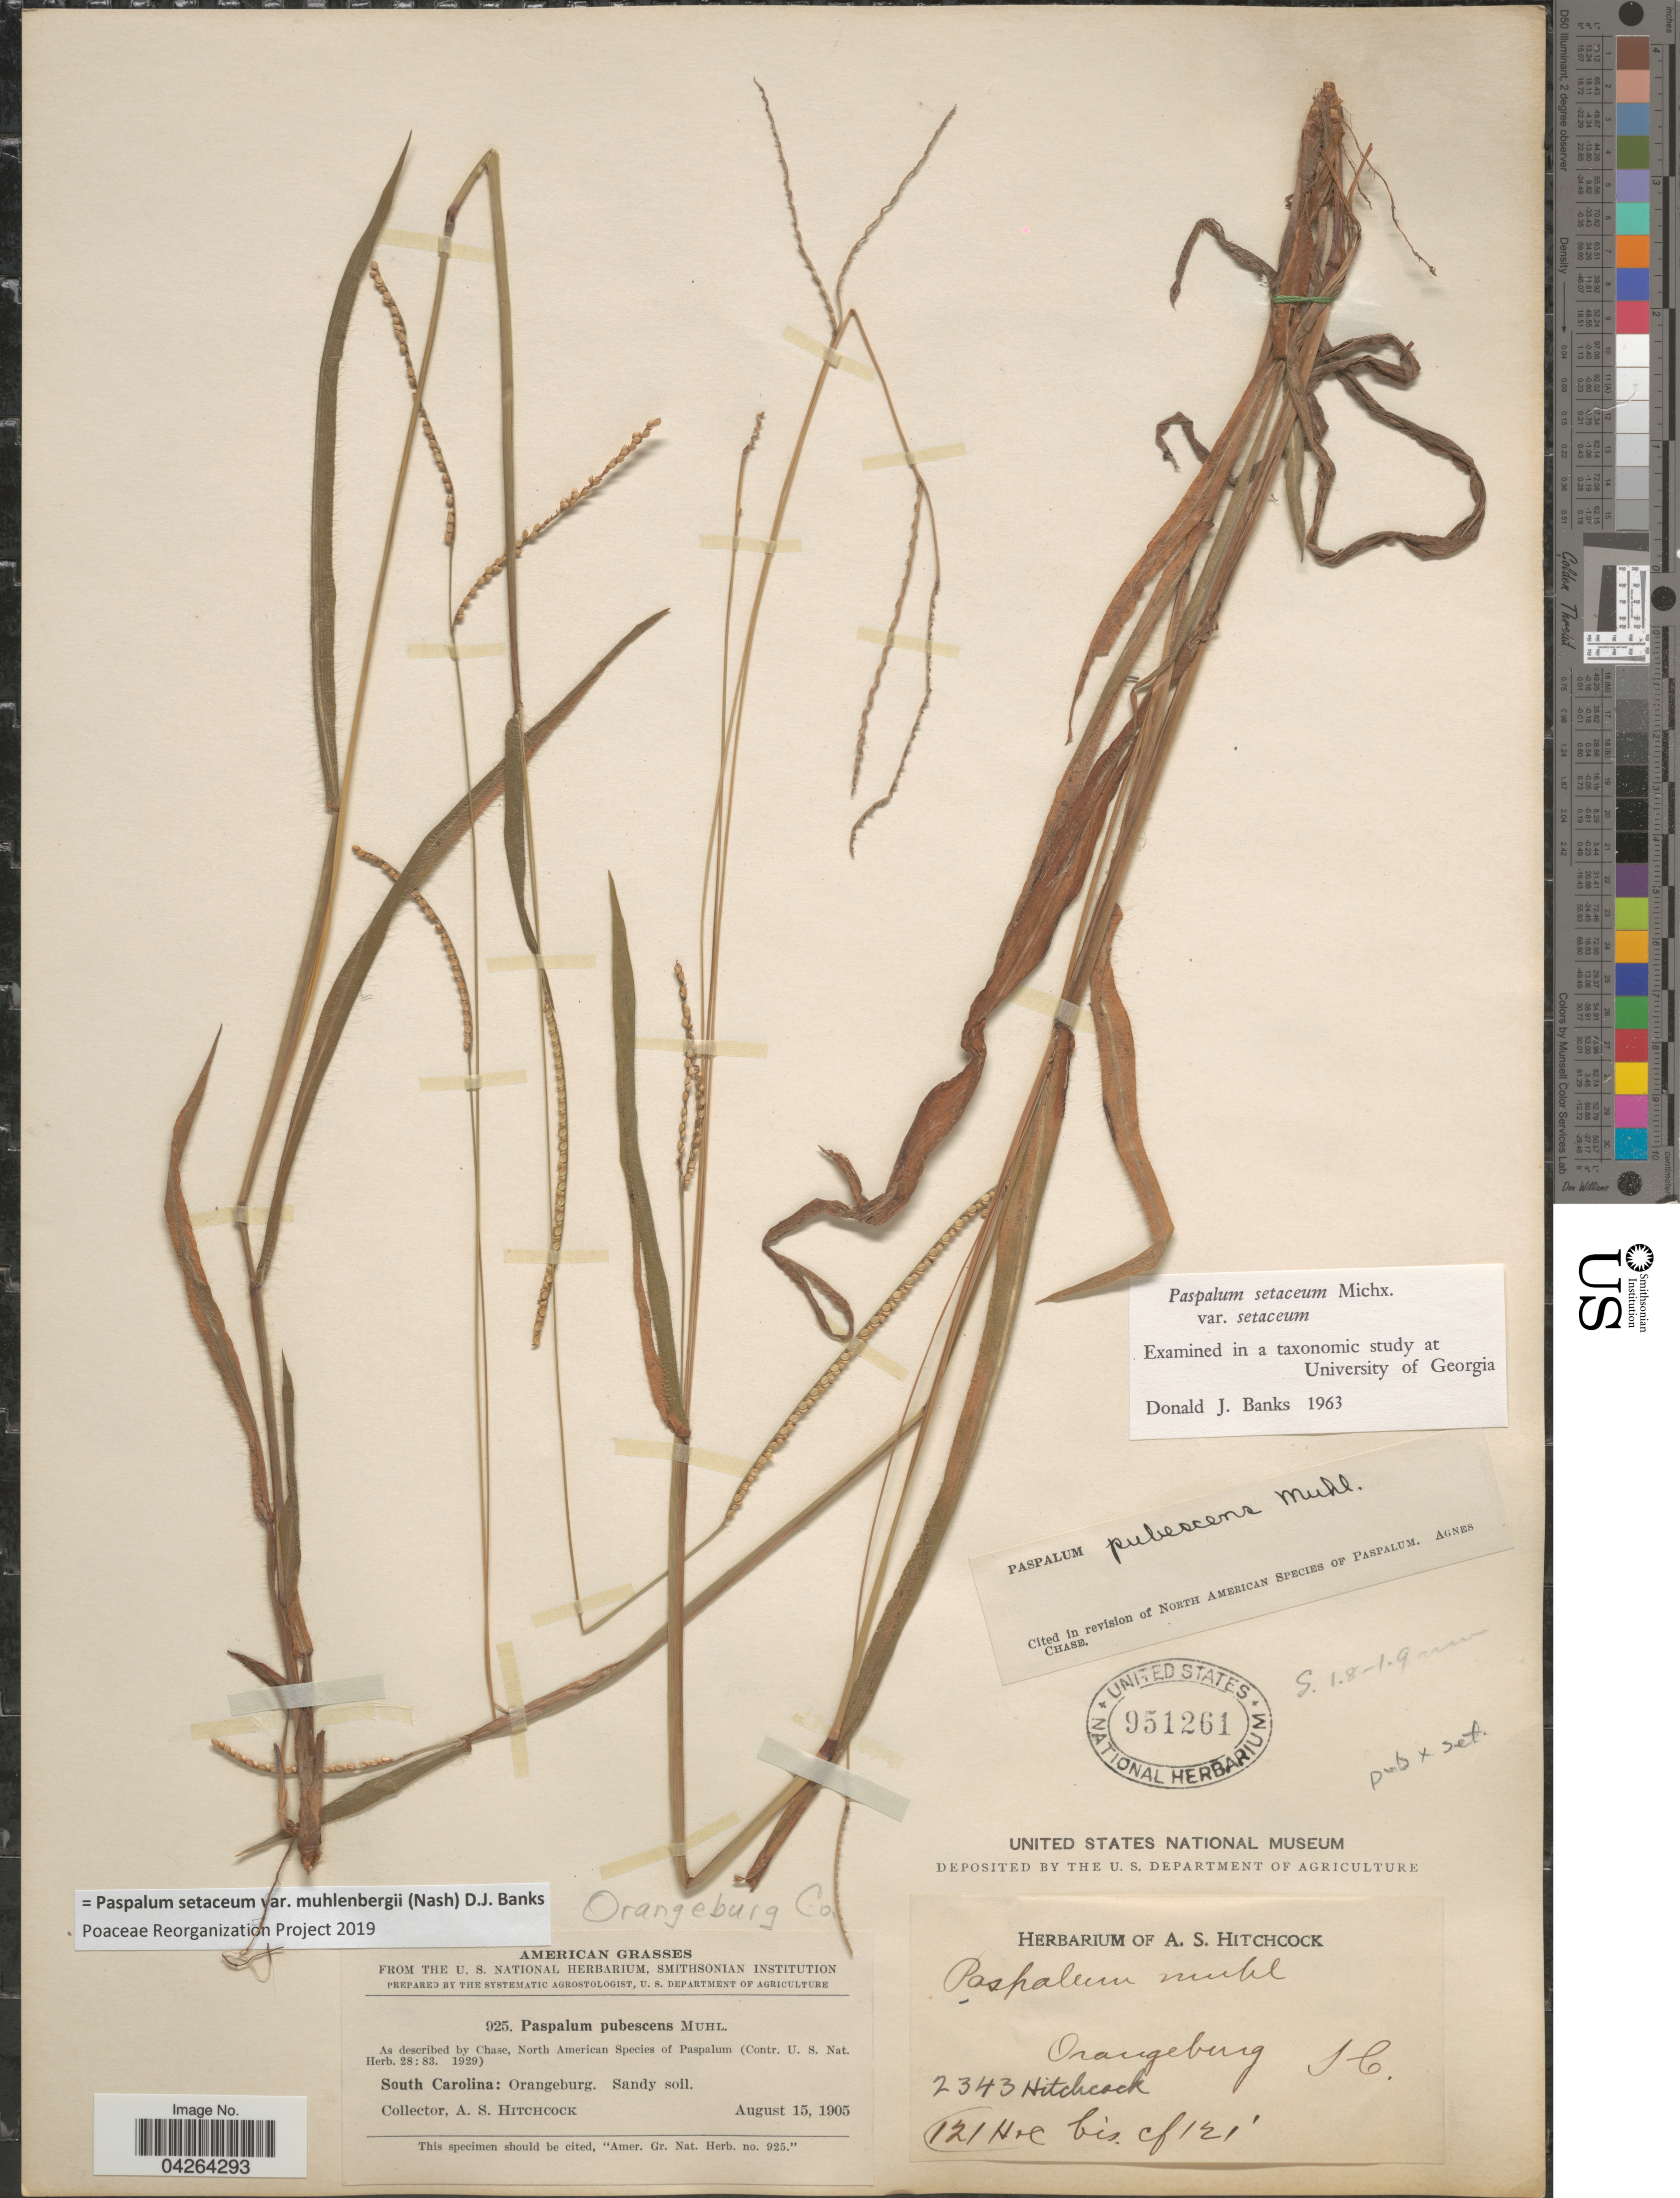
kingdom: Plantae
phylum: Tracheophyta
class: Liliopsida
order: Poales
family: Poaceae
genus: Paspalum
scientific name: Paspalum setaceum var. muhlenbergii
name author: (Nash) D.J. Banks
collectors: A. S. Hitchcock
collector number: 925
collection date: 1905-08-15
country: United States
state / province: South Carolina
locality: Orangeburg.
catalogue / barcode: US 951261